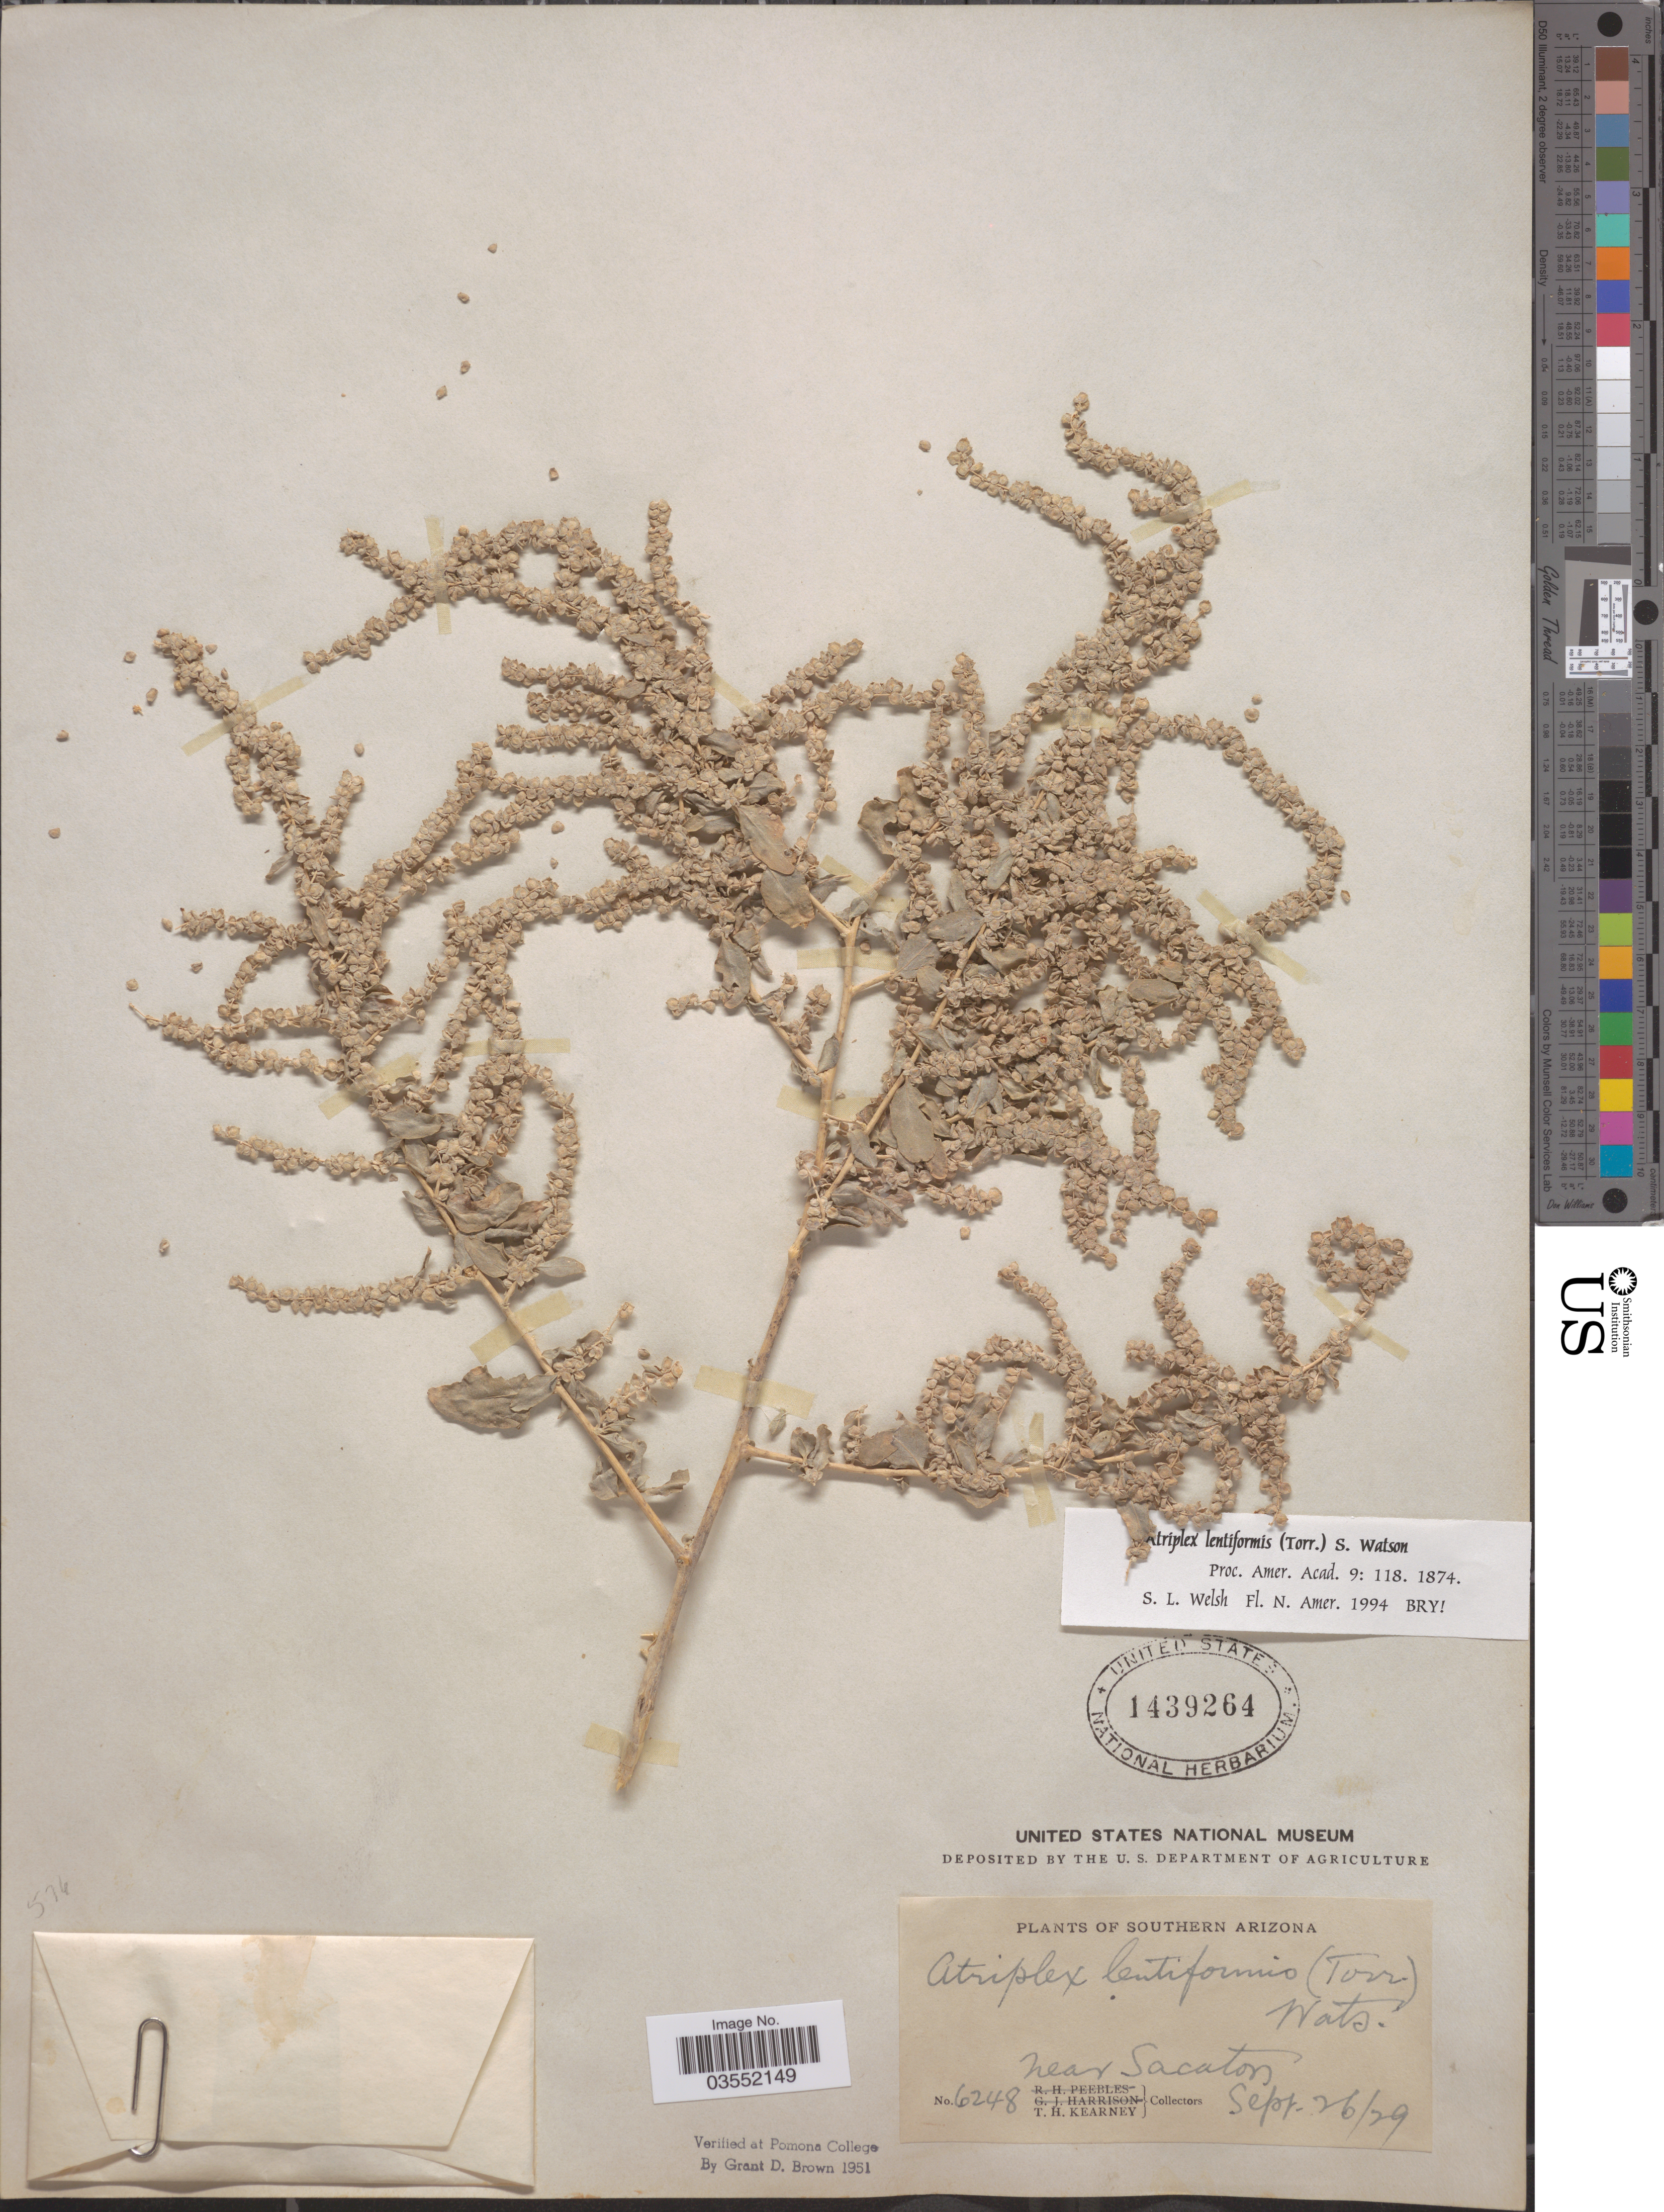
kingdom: Plantae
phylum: Tracheophyta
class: Magnoliopsida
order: Caryophyllales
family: Amaranthaceae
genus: Atriplex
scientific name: Atriplex lentiformis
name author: (Torr.) S. Watson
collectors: T. H. Kearney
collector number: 6248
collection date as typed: Transcribed d/m/y: 26/9/29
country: United States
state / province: Arizona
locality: Southern Arizona. Near Sacaton.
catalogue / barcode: US 1439264